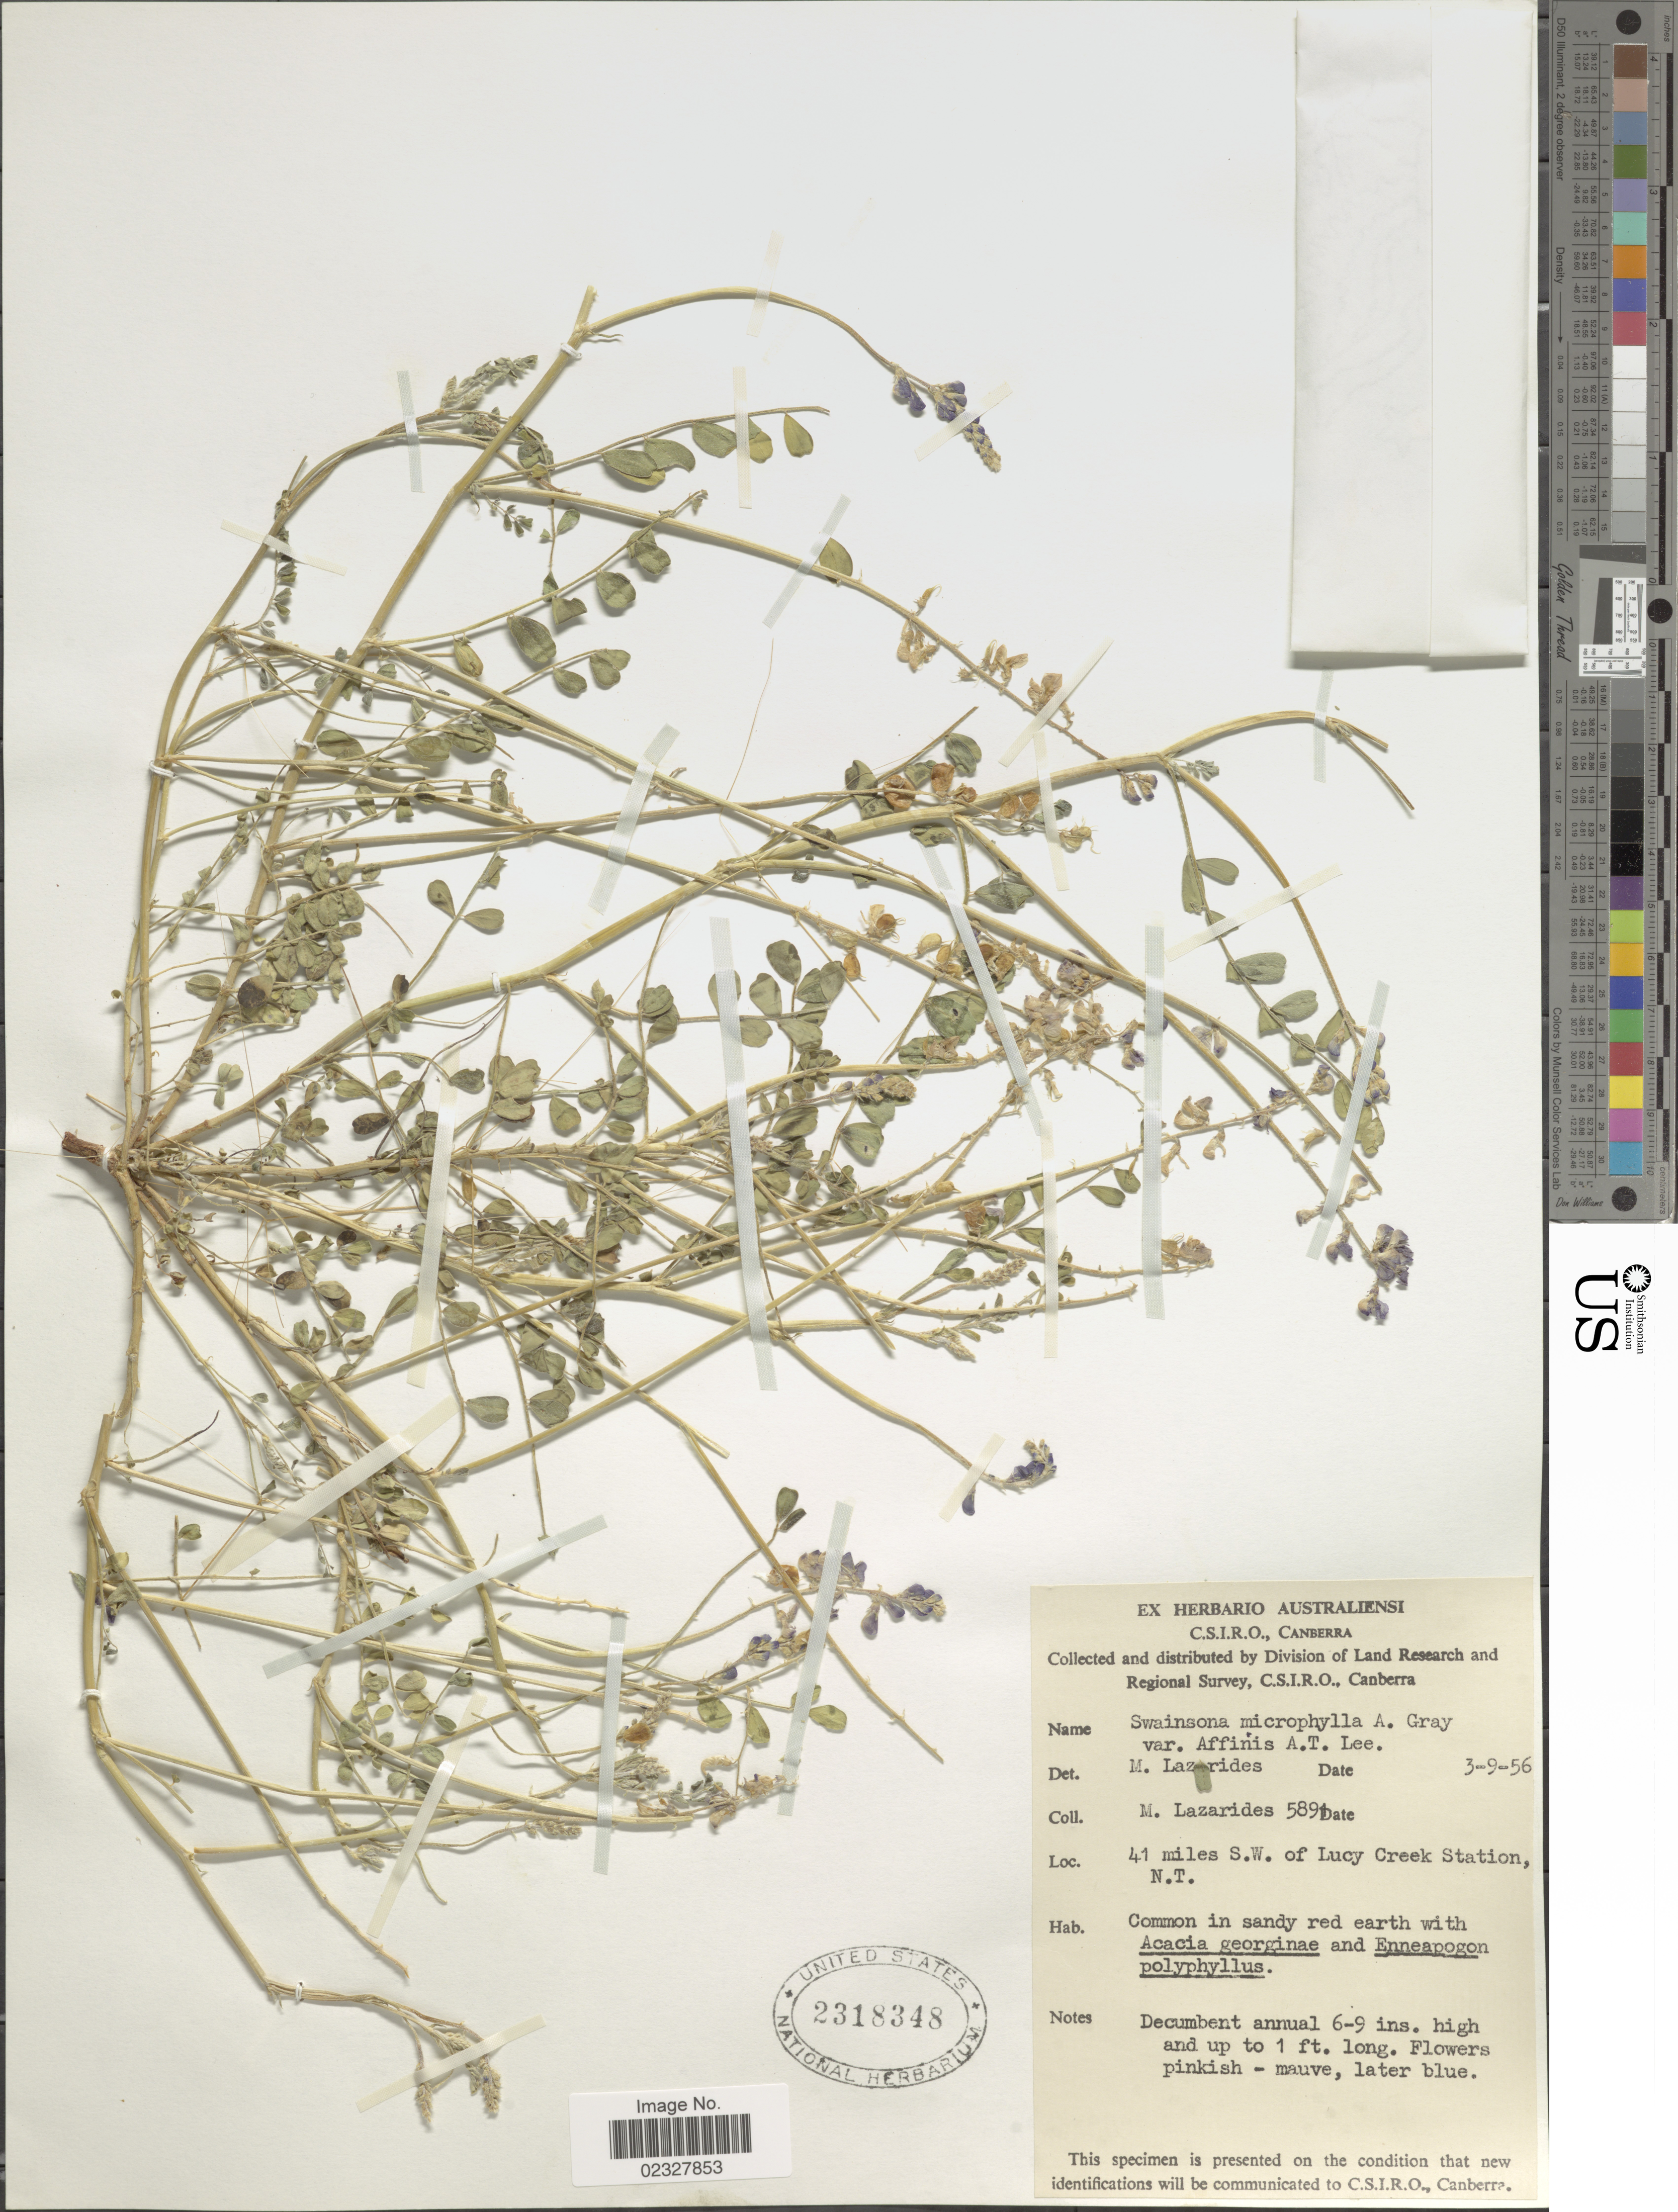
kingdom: Plantae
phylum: Tracheophyta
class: Magnoliopsida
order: Fabales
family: Fabaceae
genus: Swainsona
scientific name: Swainsona microphylla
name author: A. Gray in Wilkes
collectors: M. Lazarides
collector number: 891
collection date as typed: Transcribed d/m/y: 3/9/56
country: Australia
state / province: Northern Territory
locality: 41 miles S.W. of Lucy Creek Station, N.T.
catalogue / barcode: US 2318348